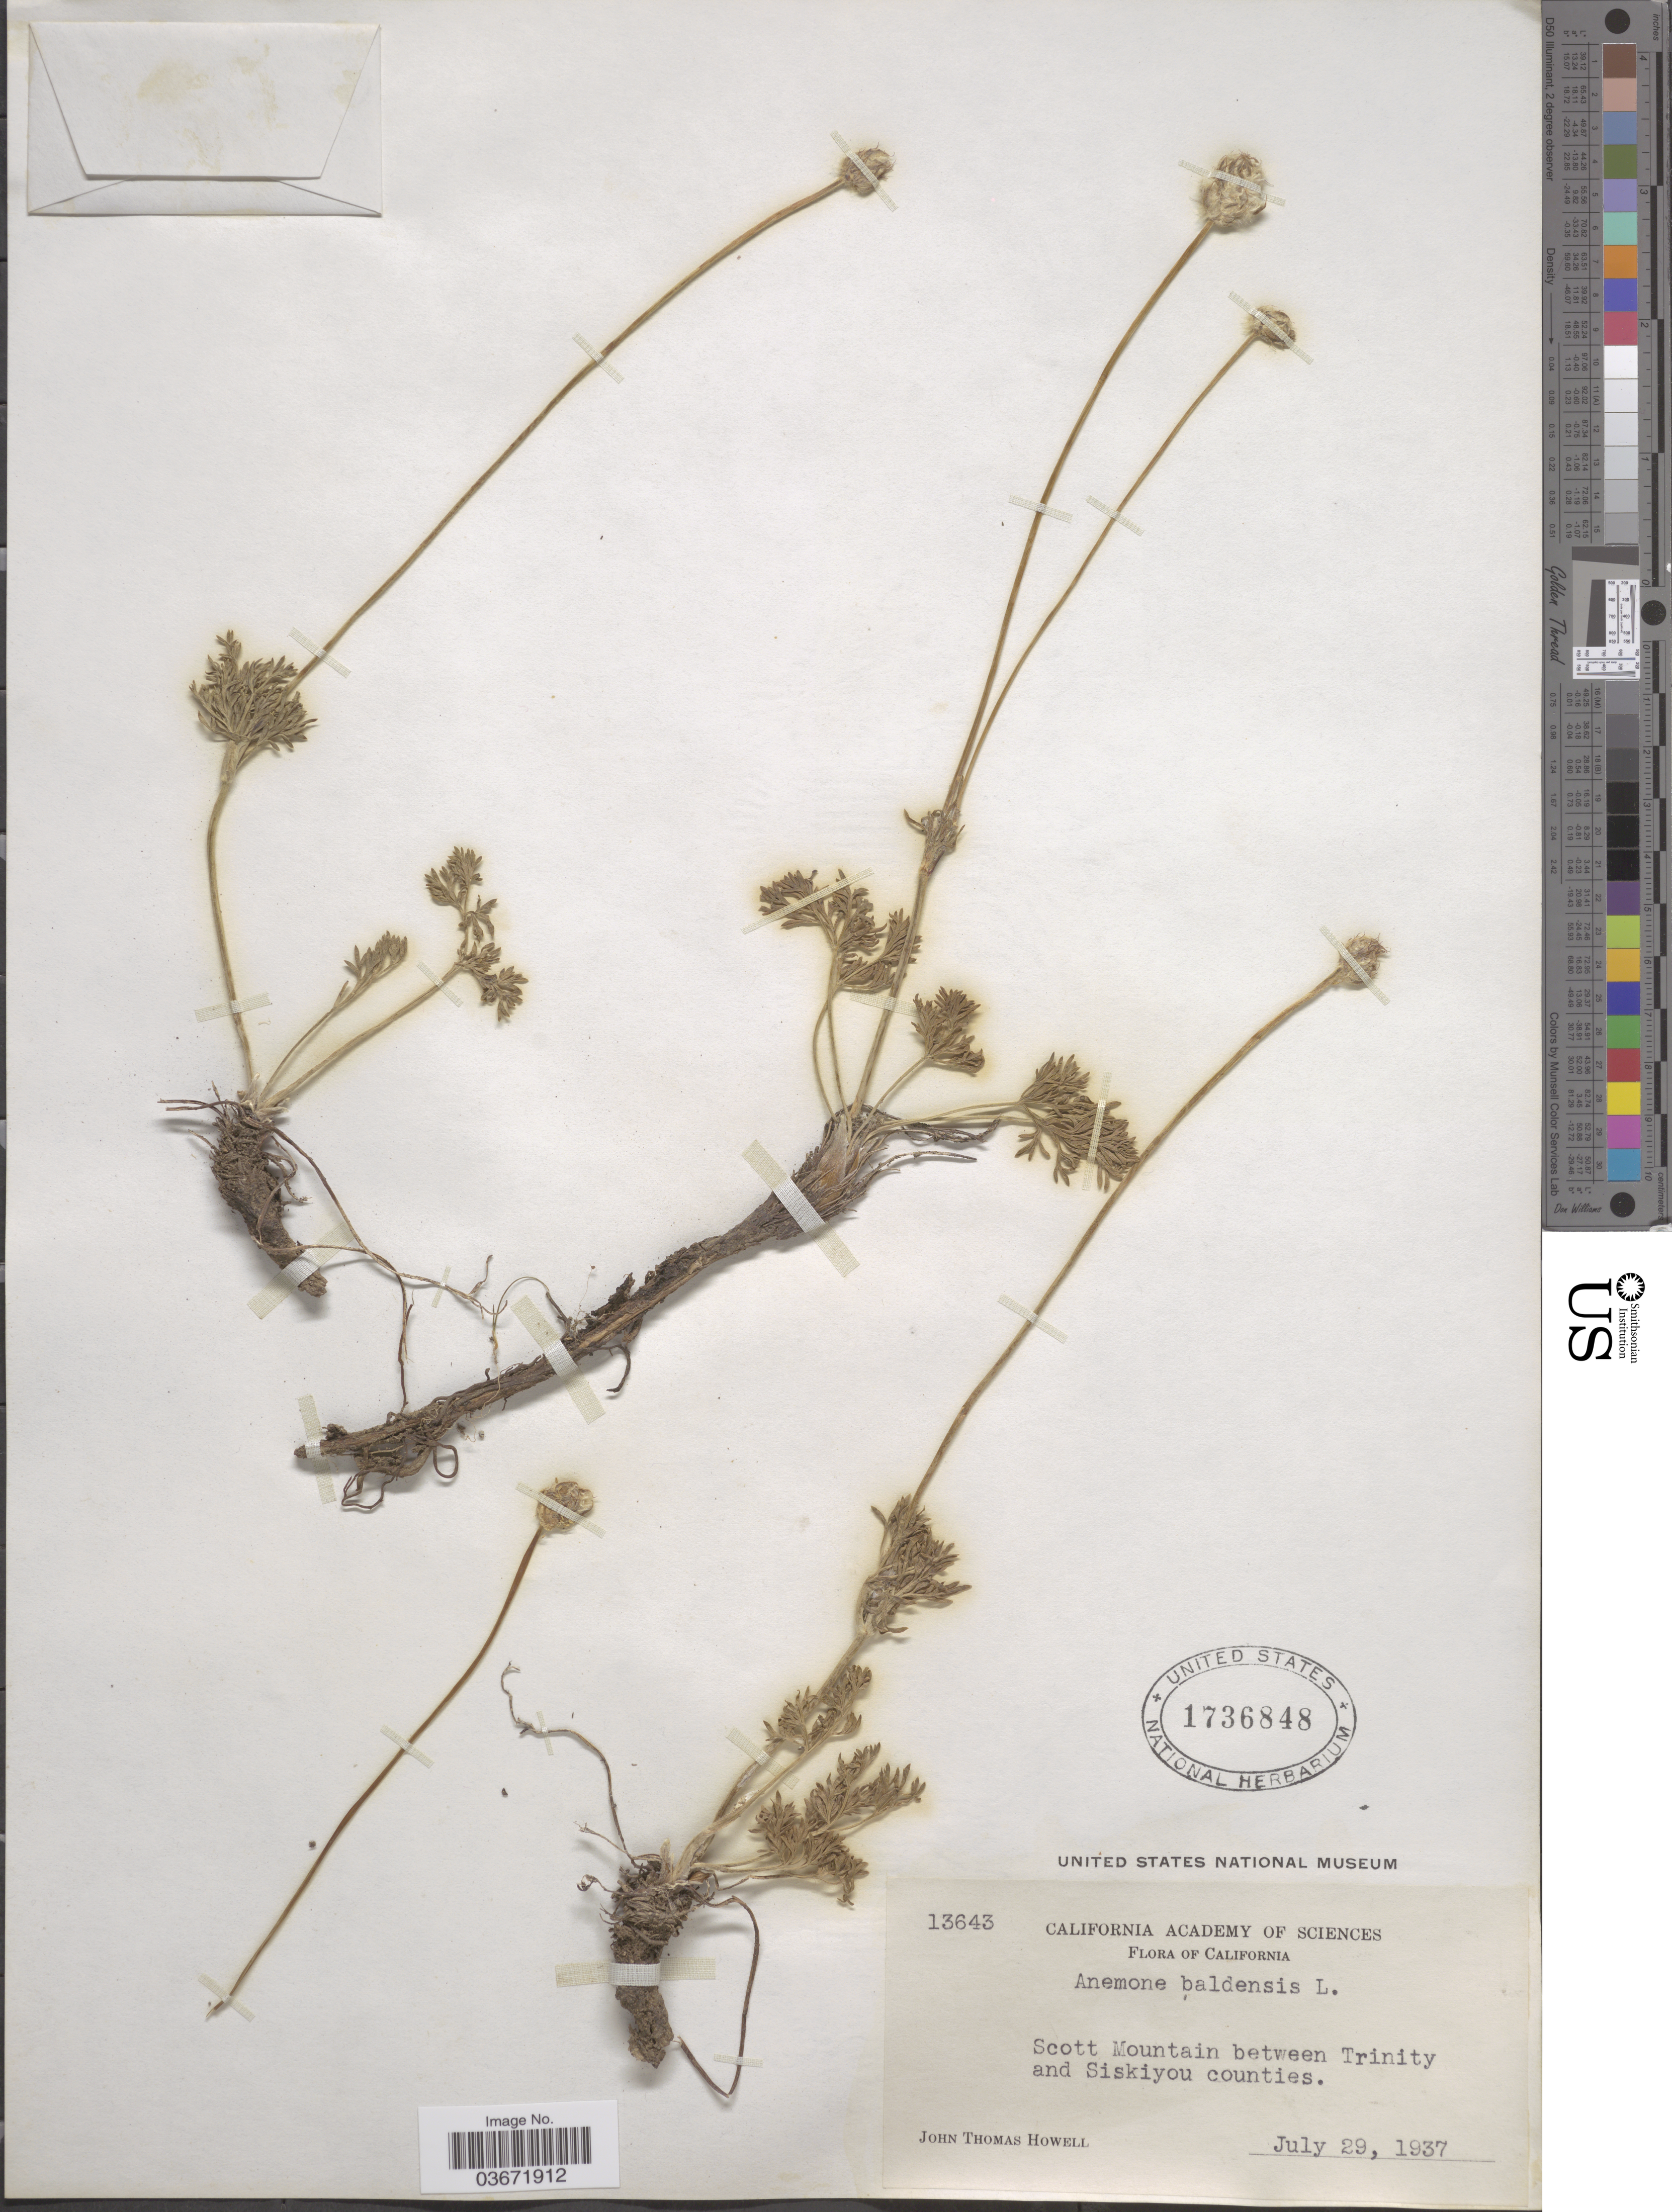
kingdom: Plantae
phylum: Tracheophyta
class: Magnoliopsida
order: Ranunculales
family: Ranunculaceae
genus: Anemone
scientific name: Anemone drummondii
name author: S. Watson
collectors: J. T. Howell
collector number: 13643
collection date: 1937-07-29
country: United States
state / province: California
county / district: Siskiyou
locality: Scott Mountain between Trinity and Siskiyou Counties.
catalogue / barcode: US 1736848